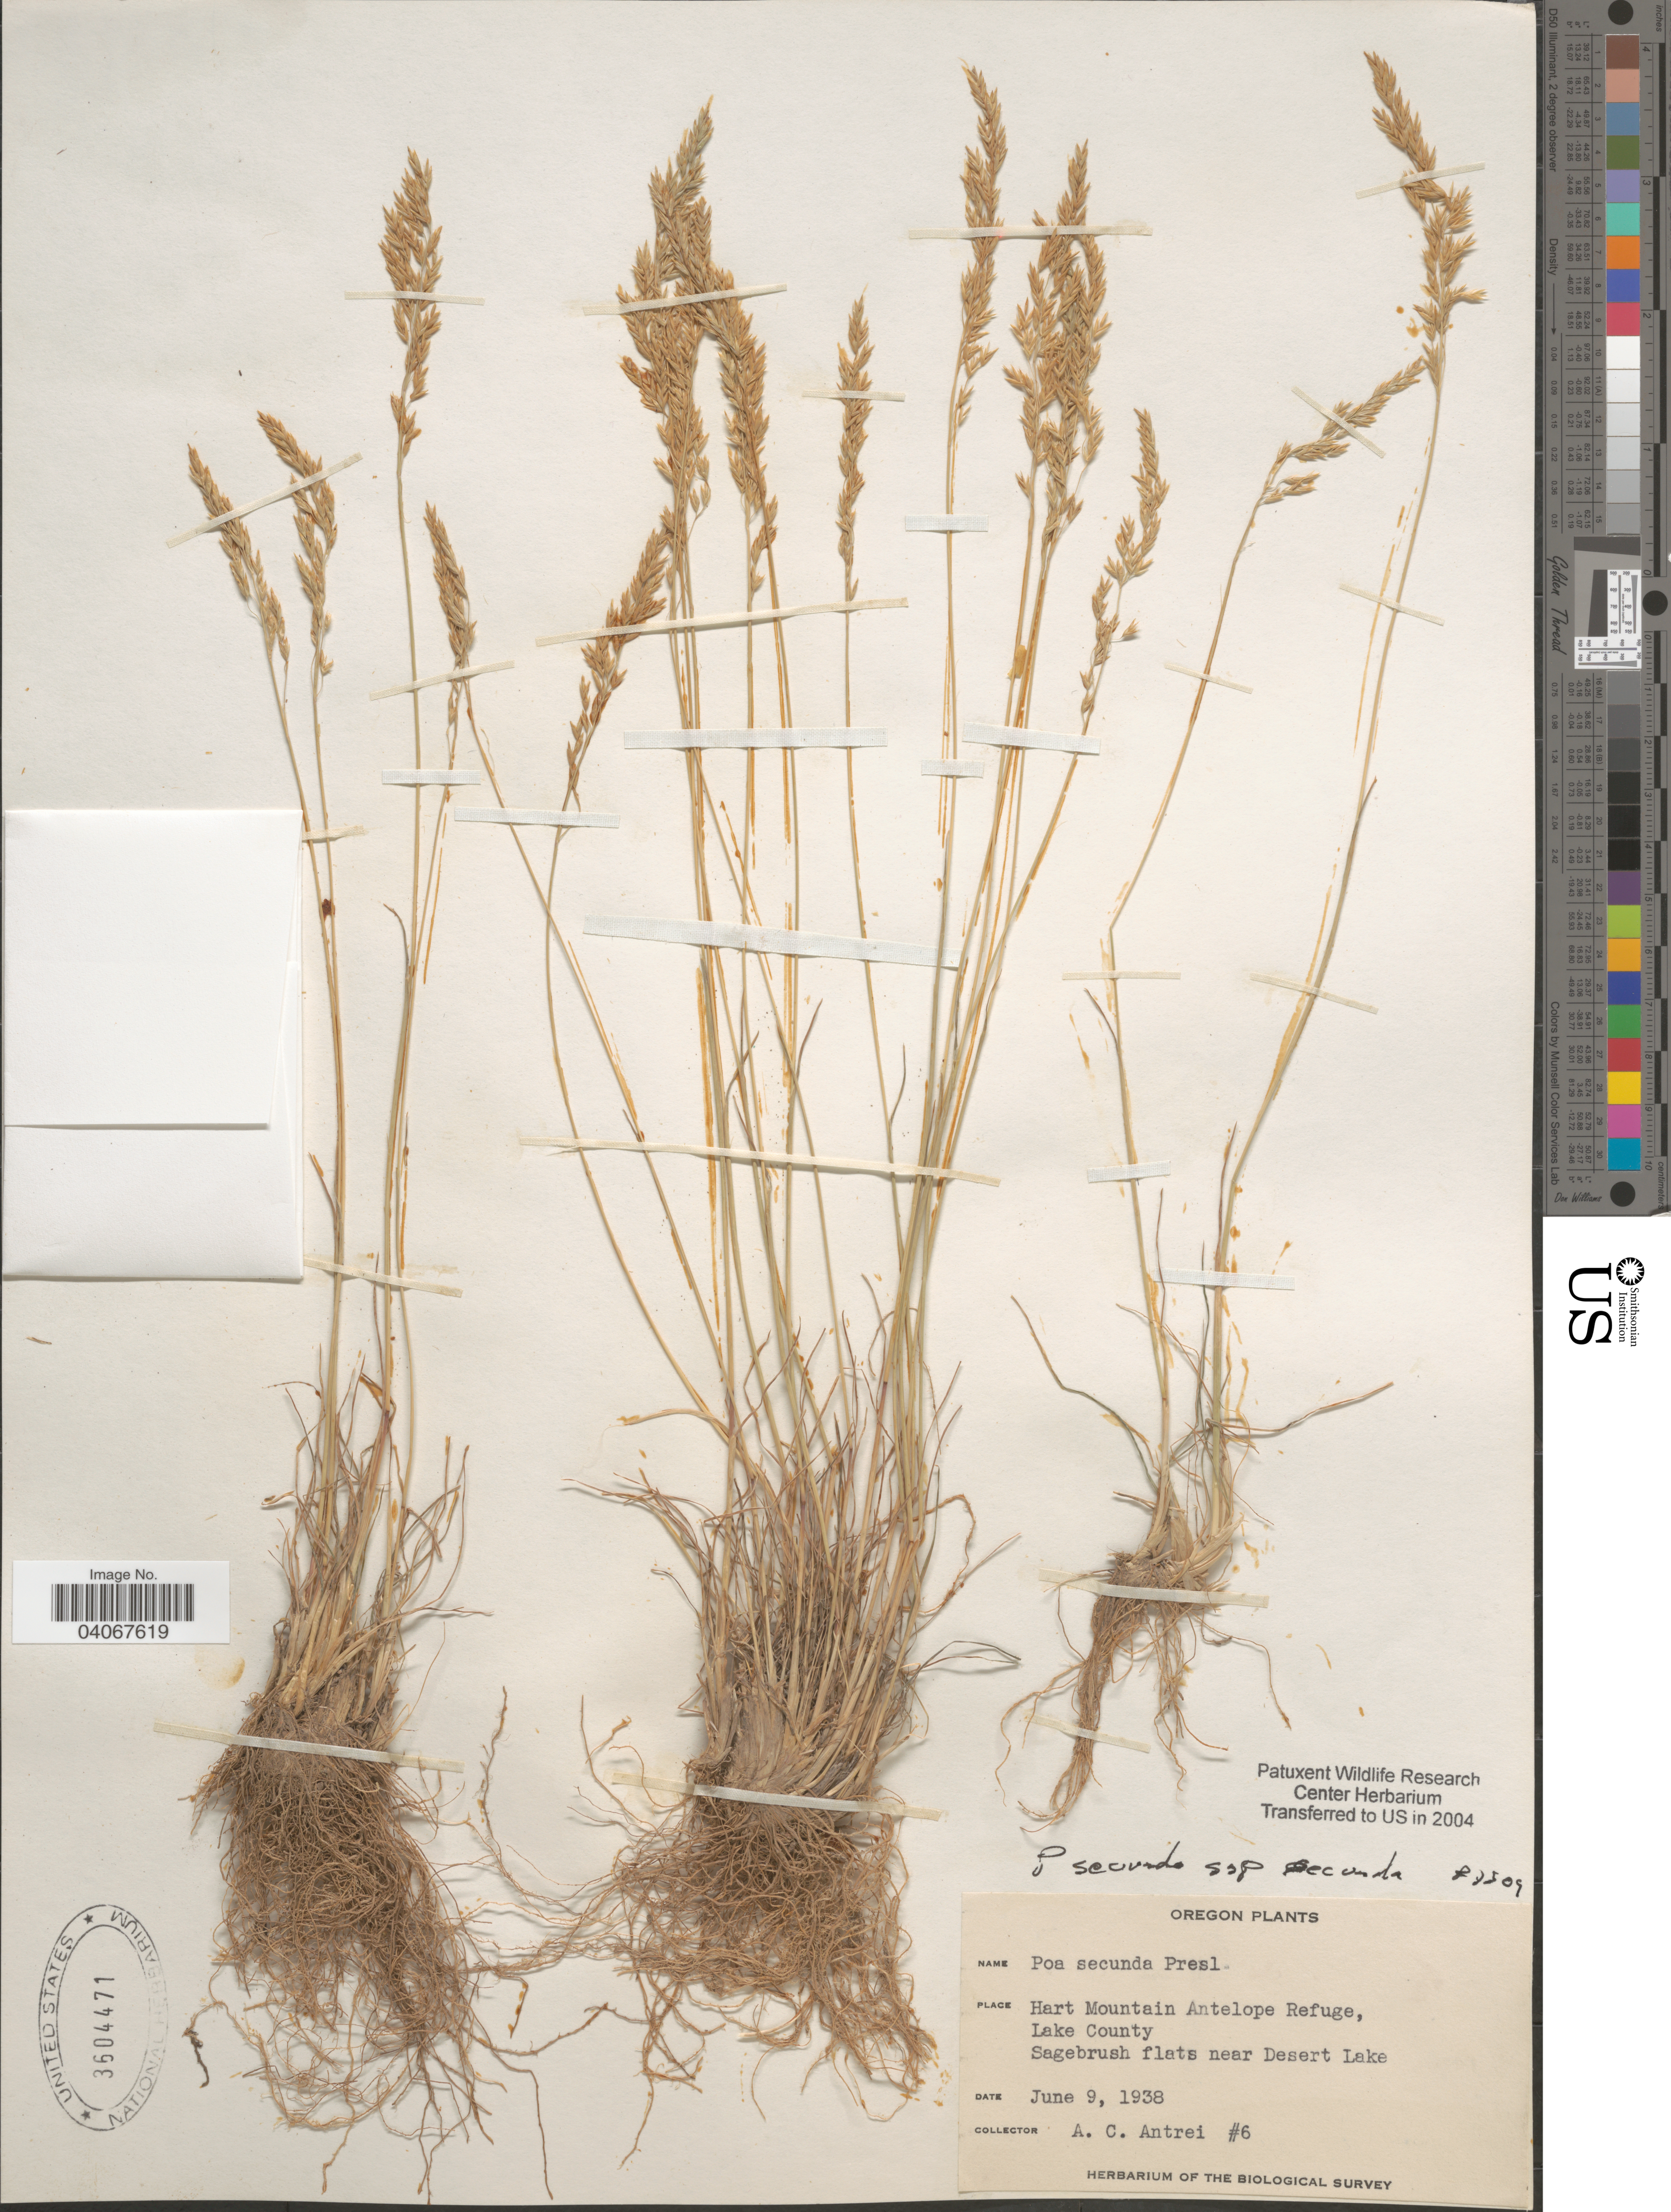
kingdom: Plantae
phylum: Tracheophyta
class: Liliopsida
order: Poales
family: Poaceae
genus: Poa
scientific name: Poa secunda subsp. secunda var. secunda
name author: J. Presl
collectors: A. Antrei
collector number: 6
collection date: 1938-06-09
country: United States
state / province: Oregon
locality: Hart Mountain Antelope Refuge, Lake County. Sagebrush flats near Desert Lake. Herbarium of the Biological Survey.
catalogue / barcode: US 3604471